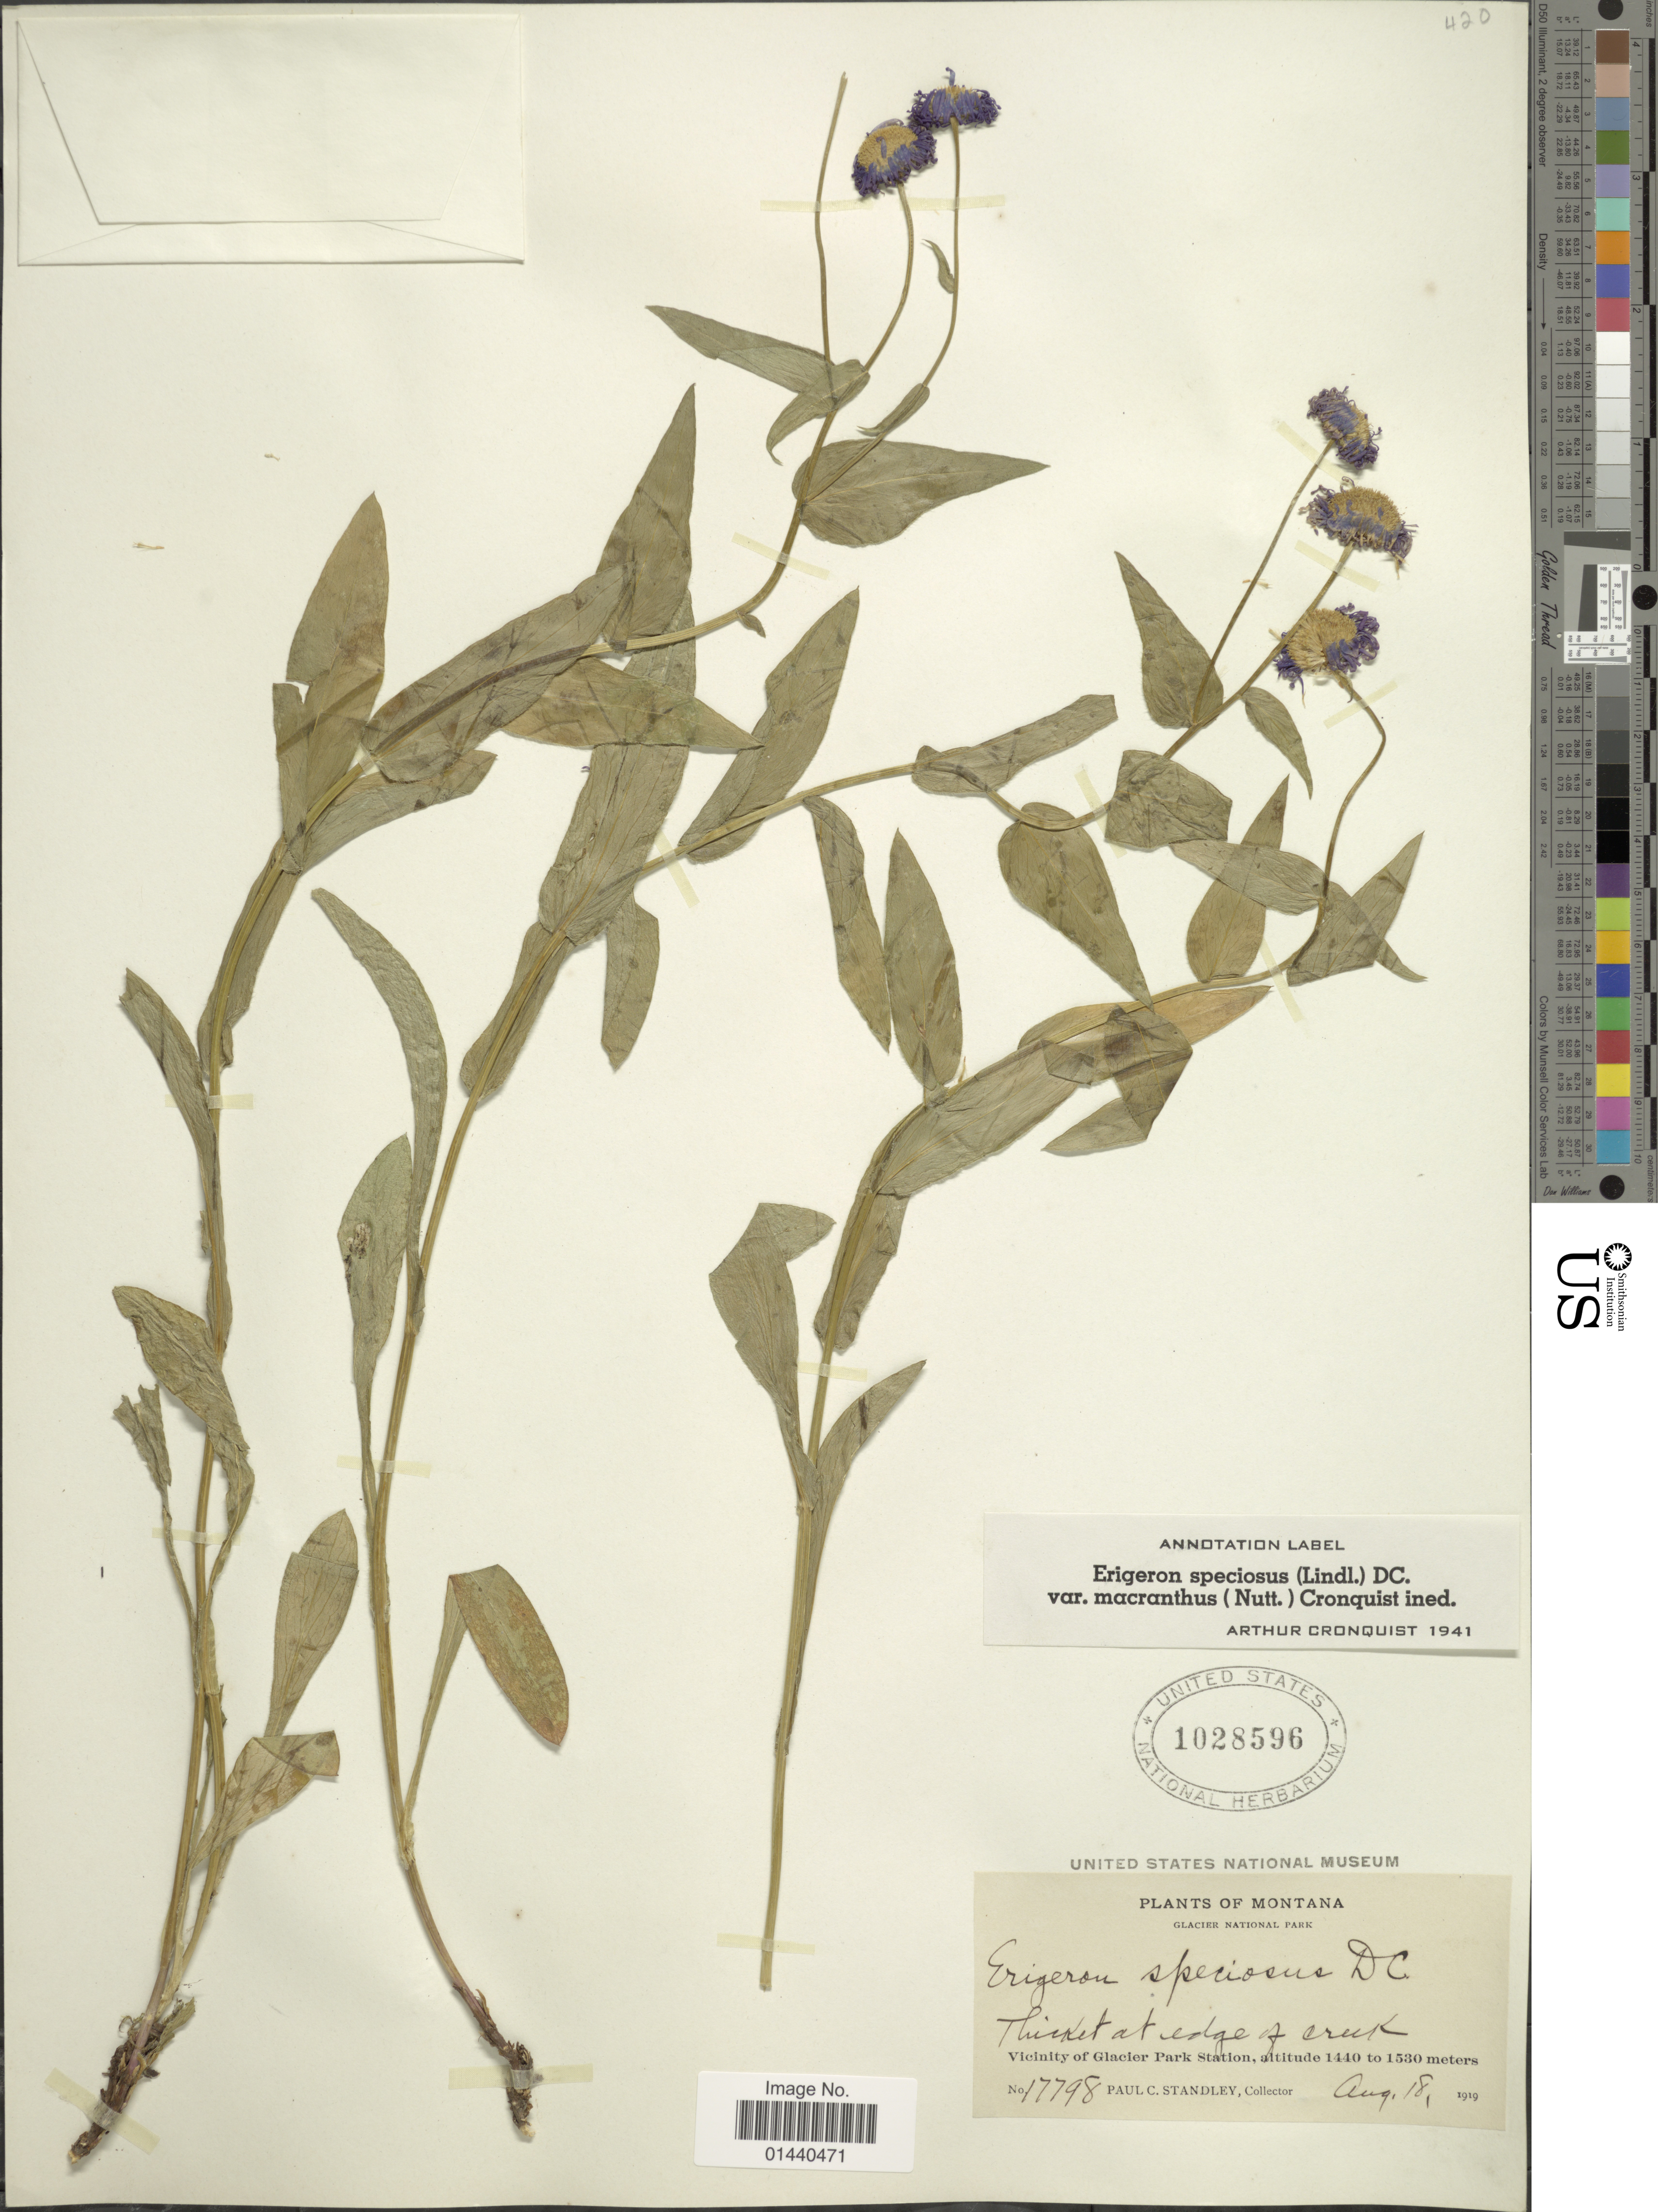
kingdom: Plantae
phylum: Tracheophyta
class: Magnoliopsida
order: Asterales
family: Asteraceae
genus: Erigeron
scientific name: Erigeron speciosus var. macranthus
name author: (Nutt.) Cronq.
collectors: P. C. Standley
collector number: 17798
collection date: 1919-08-18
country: United States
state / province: Montana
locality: Glacier National Park. Vicinity of Glacier Park Station.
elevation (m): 1440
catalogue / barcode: US 1028596